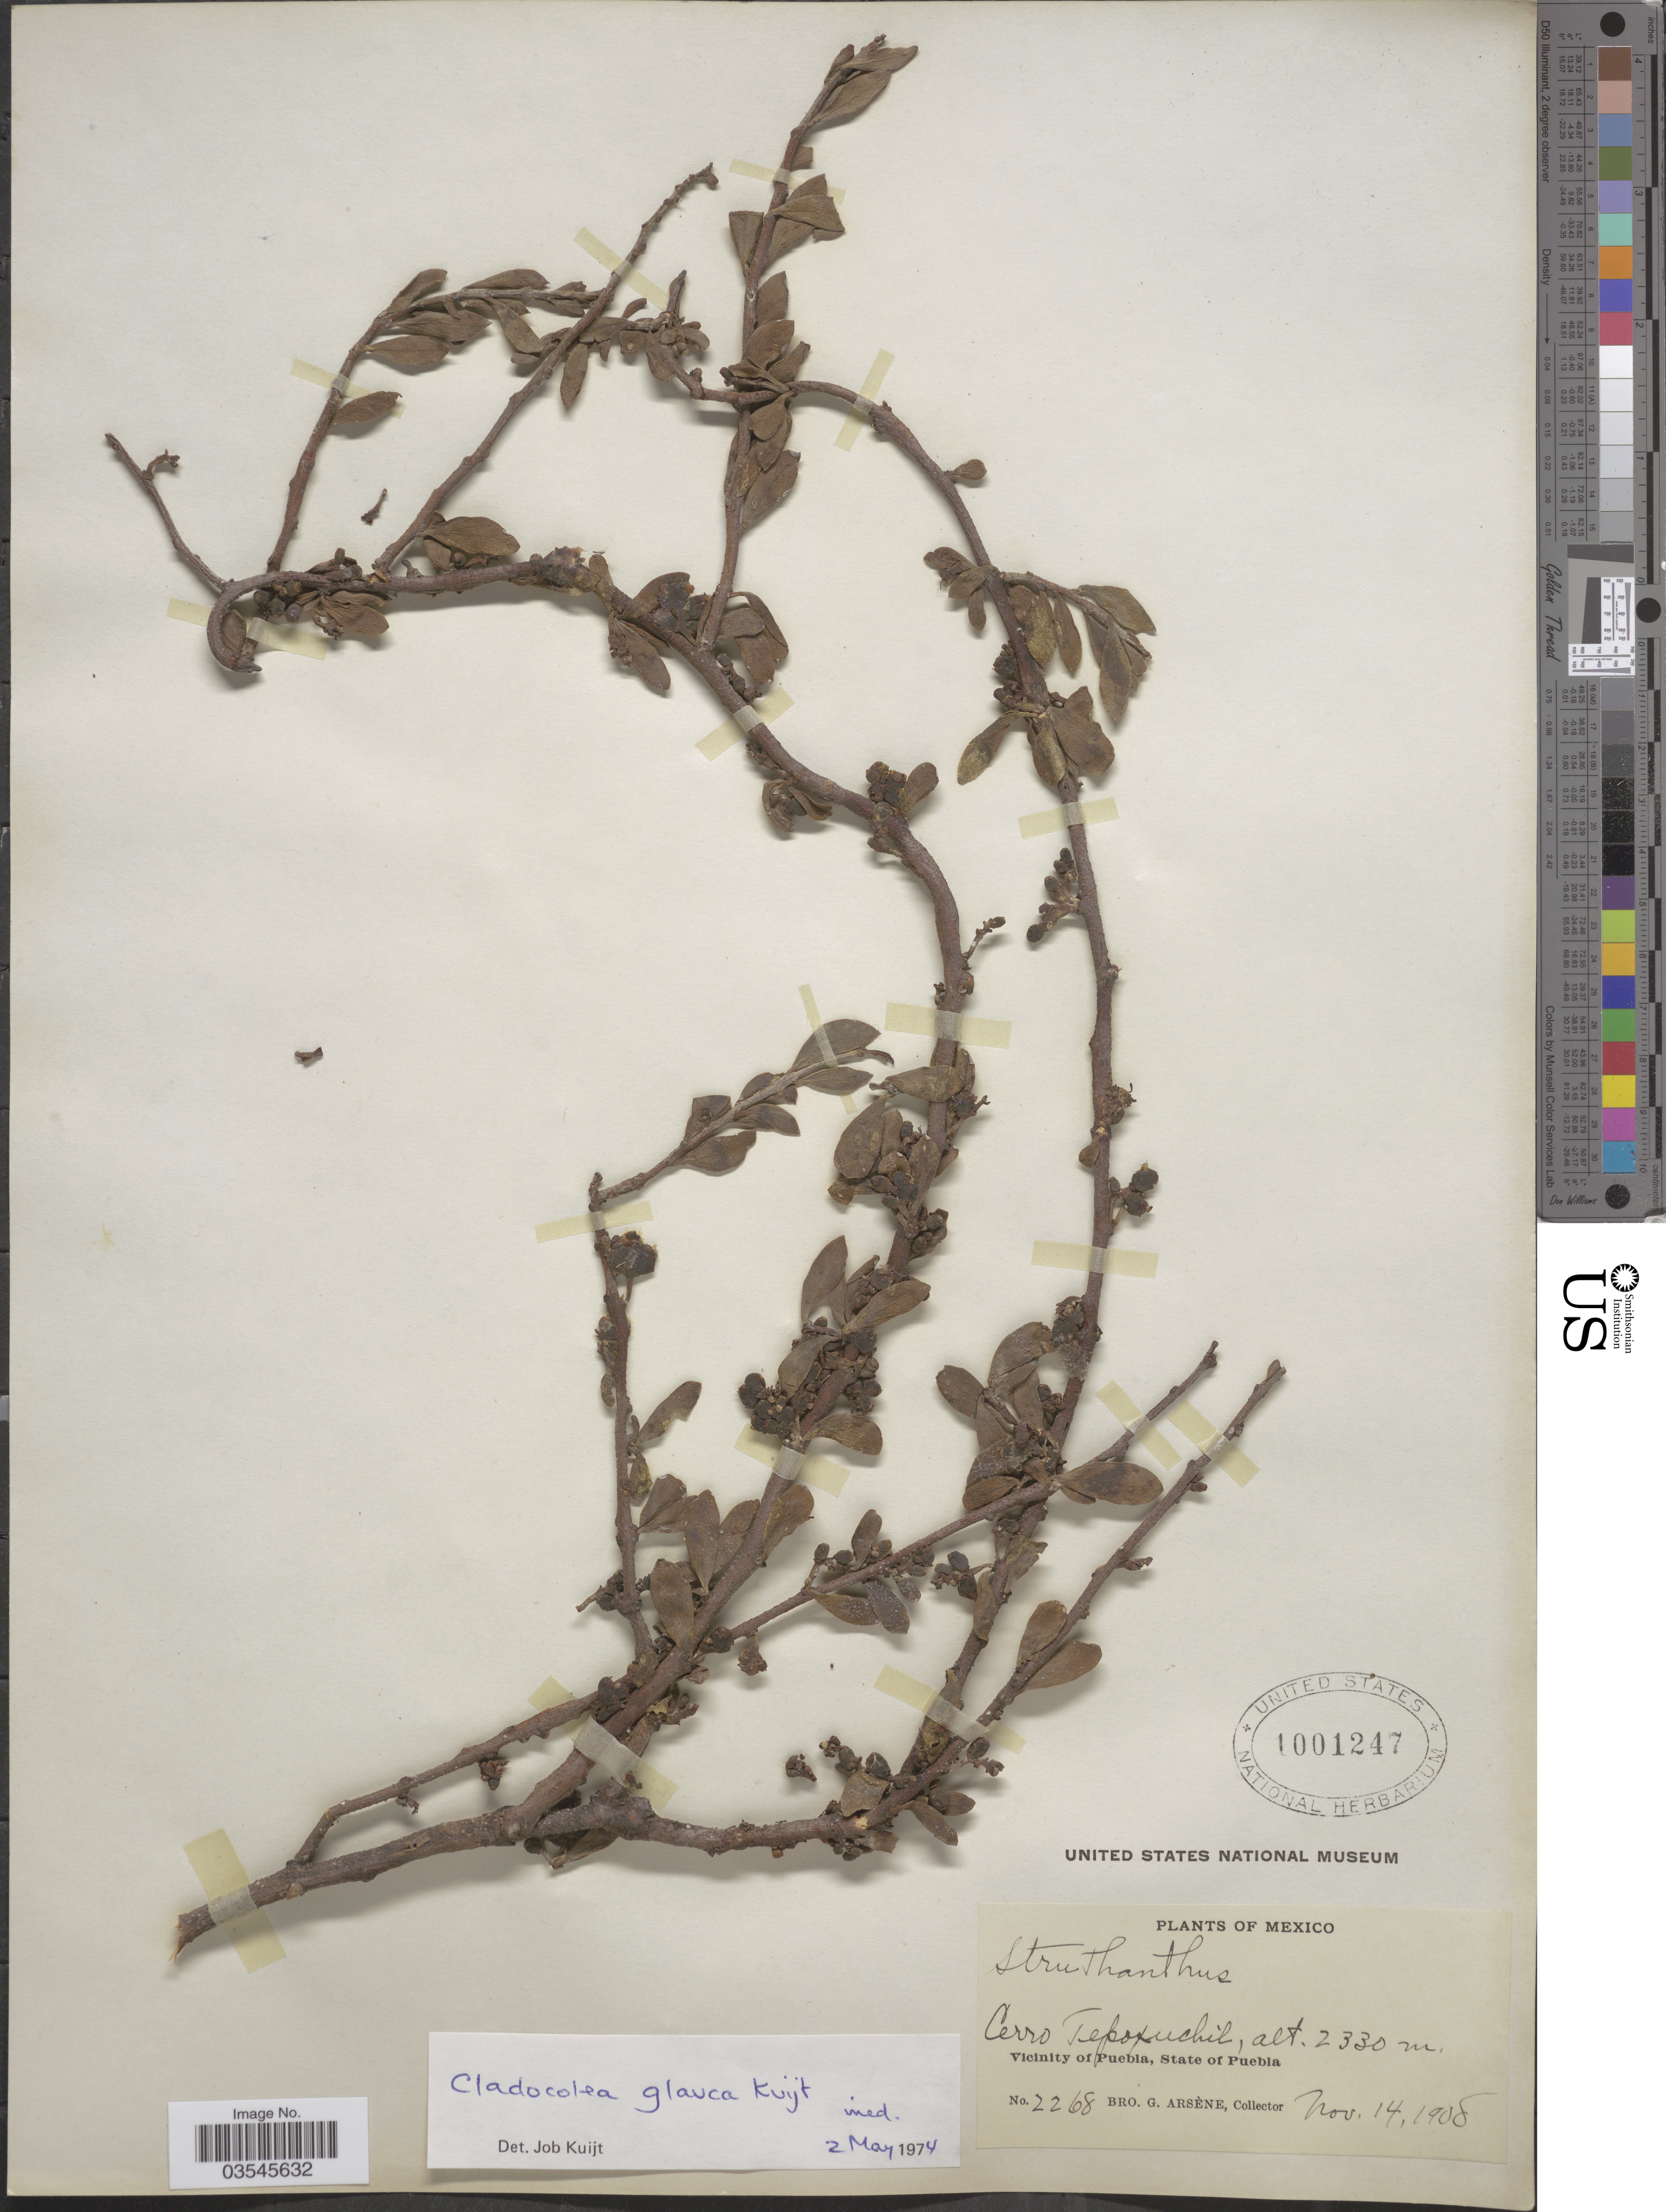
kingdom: Plantae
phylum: Tracheophyta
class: Magnoliopsida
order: Santalales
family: Loranthaceae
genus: Cladocolea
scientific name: Cladocolea glauca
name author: Kuijt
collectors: Bro. G. Arsène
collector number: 2268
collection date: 1908-11-14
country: Mexico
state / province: Puebla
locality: Cerro Tepoxuchil. Vicinity of Puebla.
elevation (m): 2330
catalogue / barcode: US 1001247